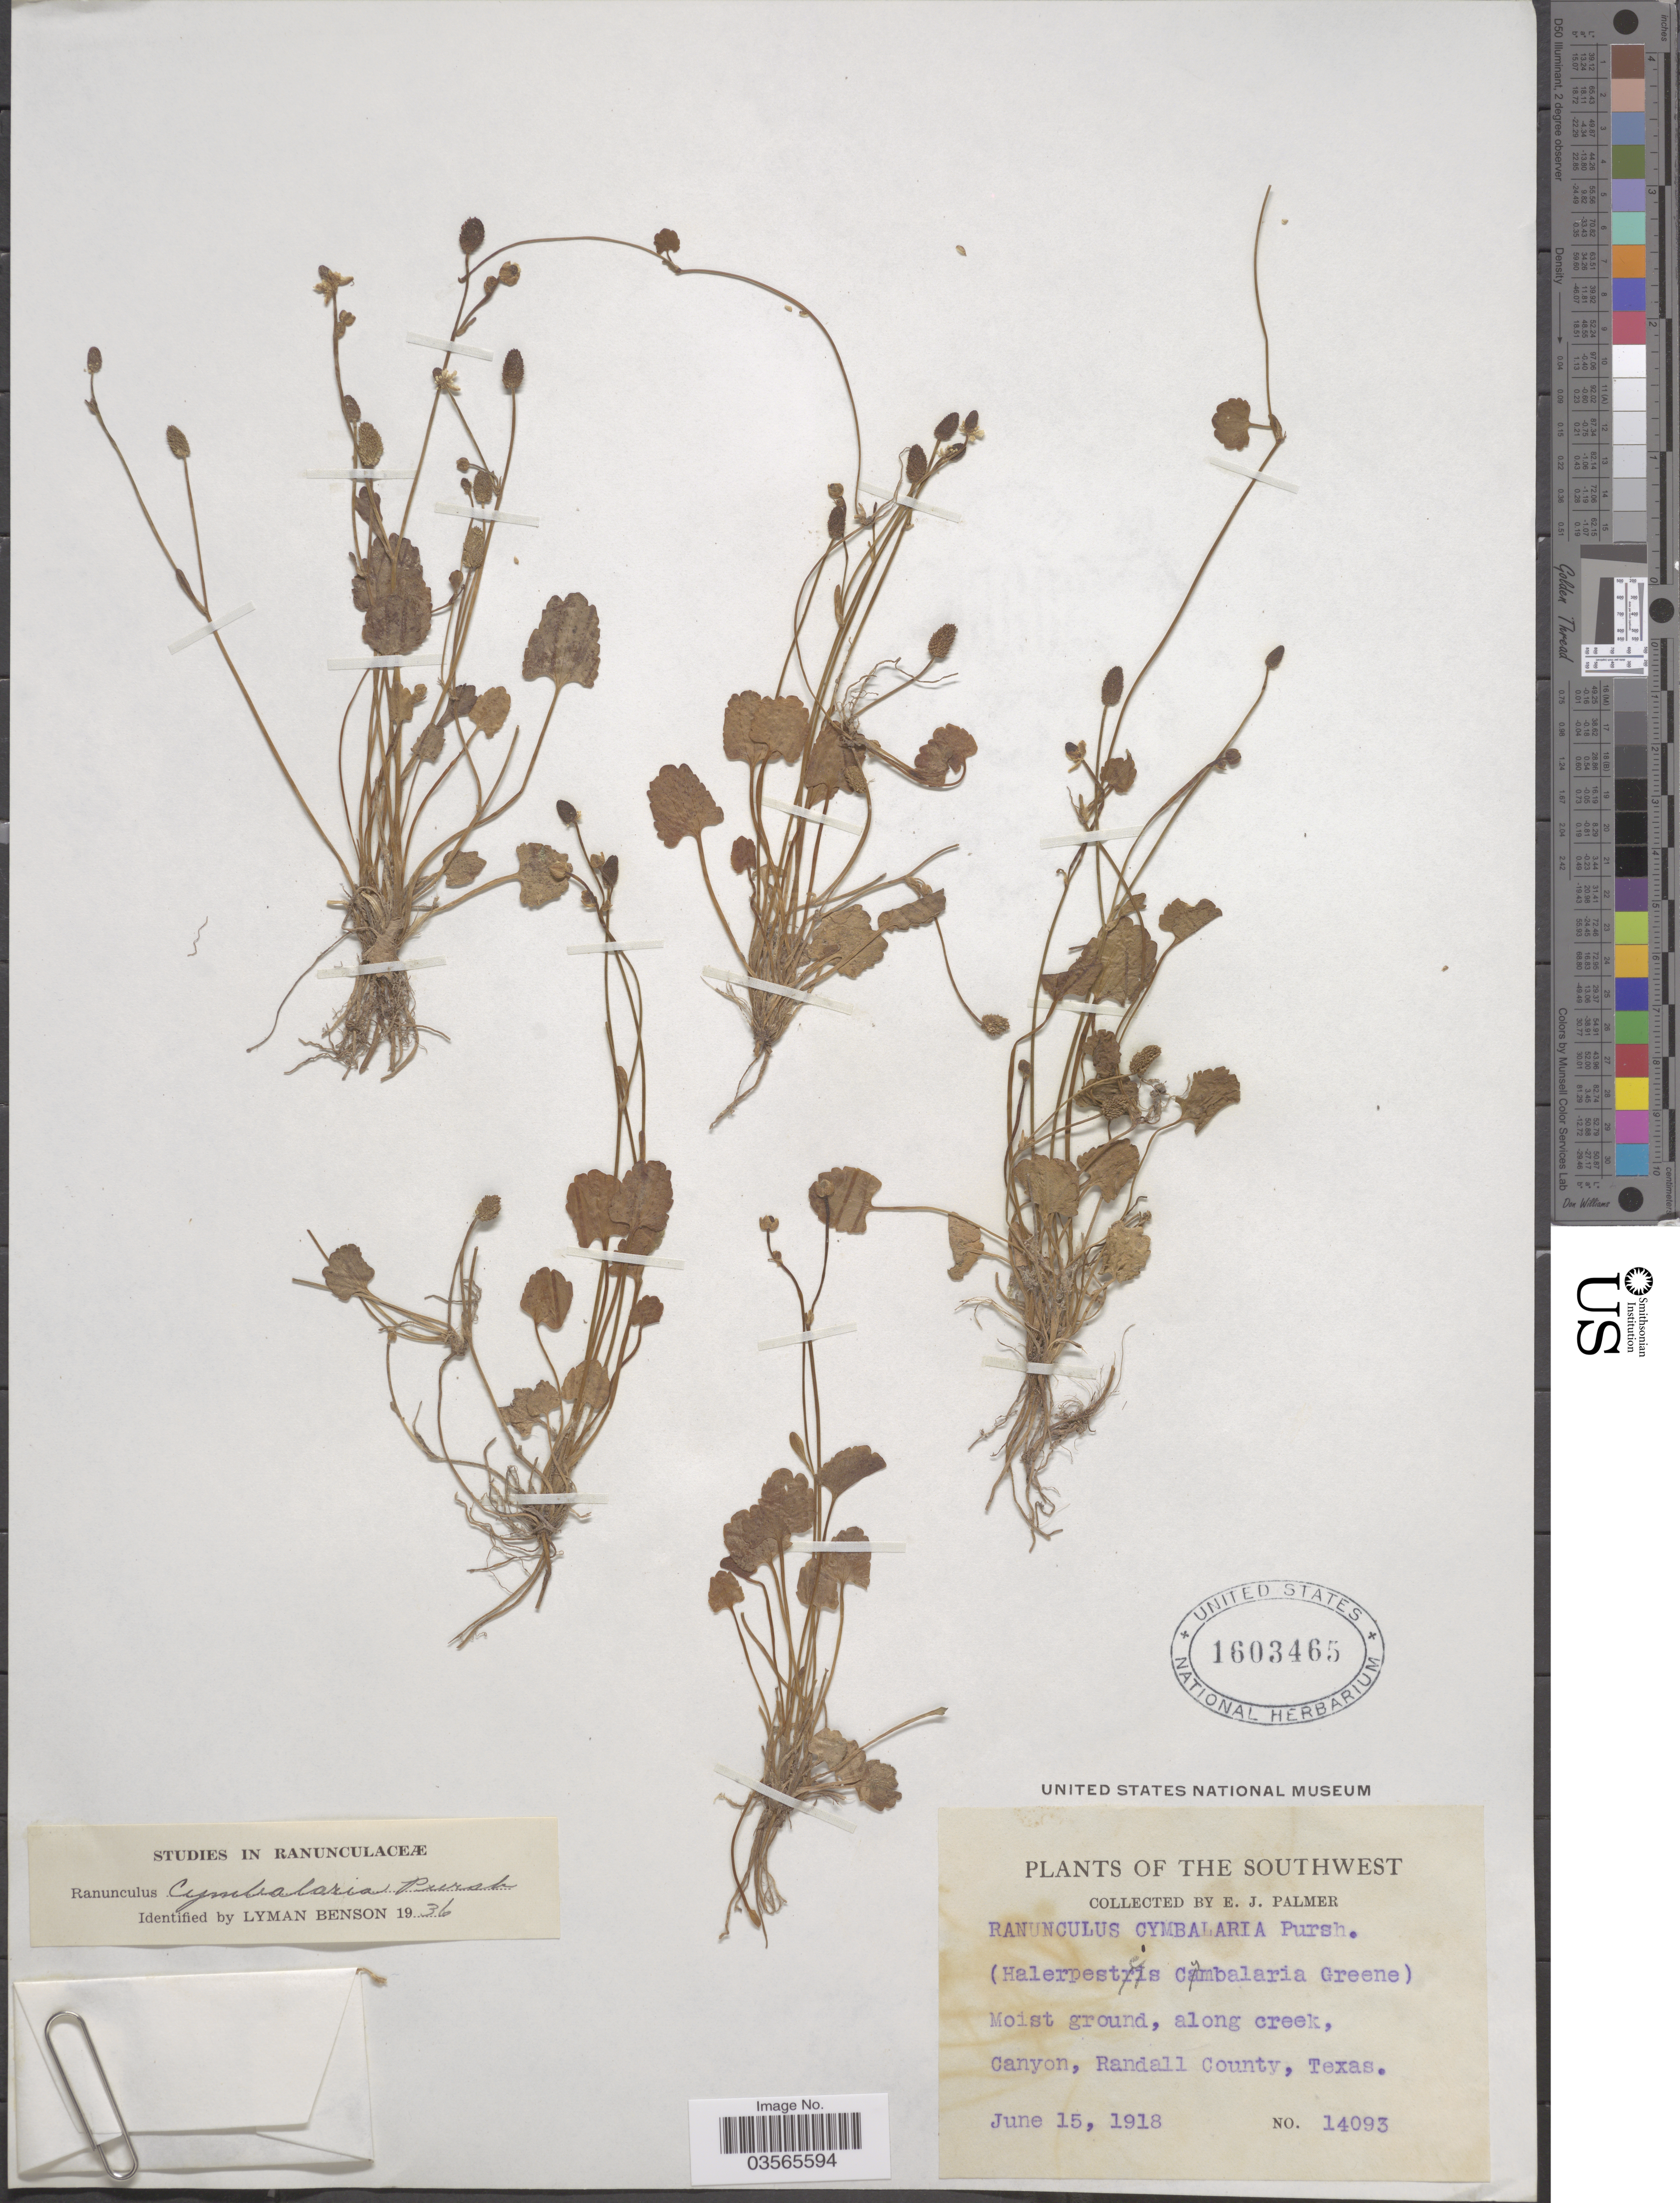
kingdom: Plantae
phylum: Tracheophyta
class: Magnoliopsida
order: Ranunculales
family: Ranunculaceae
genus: Halerpestes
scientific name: Halerpestes cymbalaria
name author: (Pursh) Greene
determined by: Strong, M. T., (US), Smithsonian Institution - National Museum of Natural History (UNITED STATES)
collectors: E. J. Palmer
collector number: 14093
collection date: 1918-06-15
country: United States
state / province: Texas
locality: The Southwest. Moist ground, along creek, Canyon, Randall County.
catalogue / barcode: US 1603465